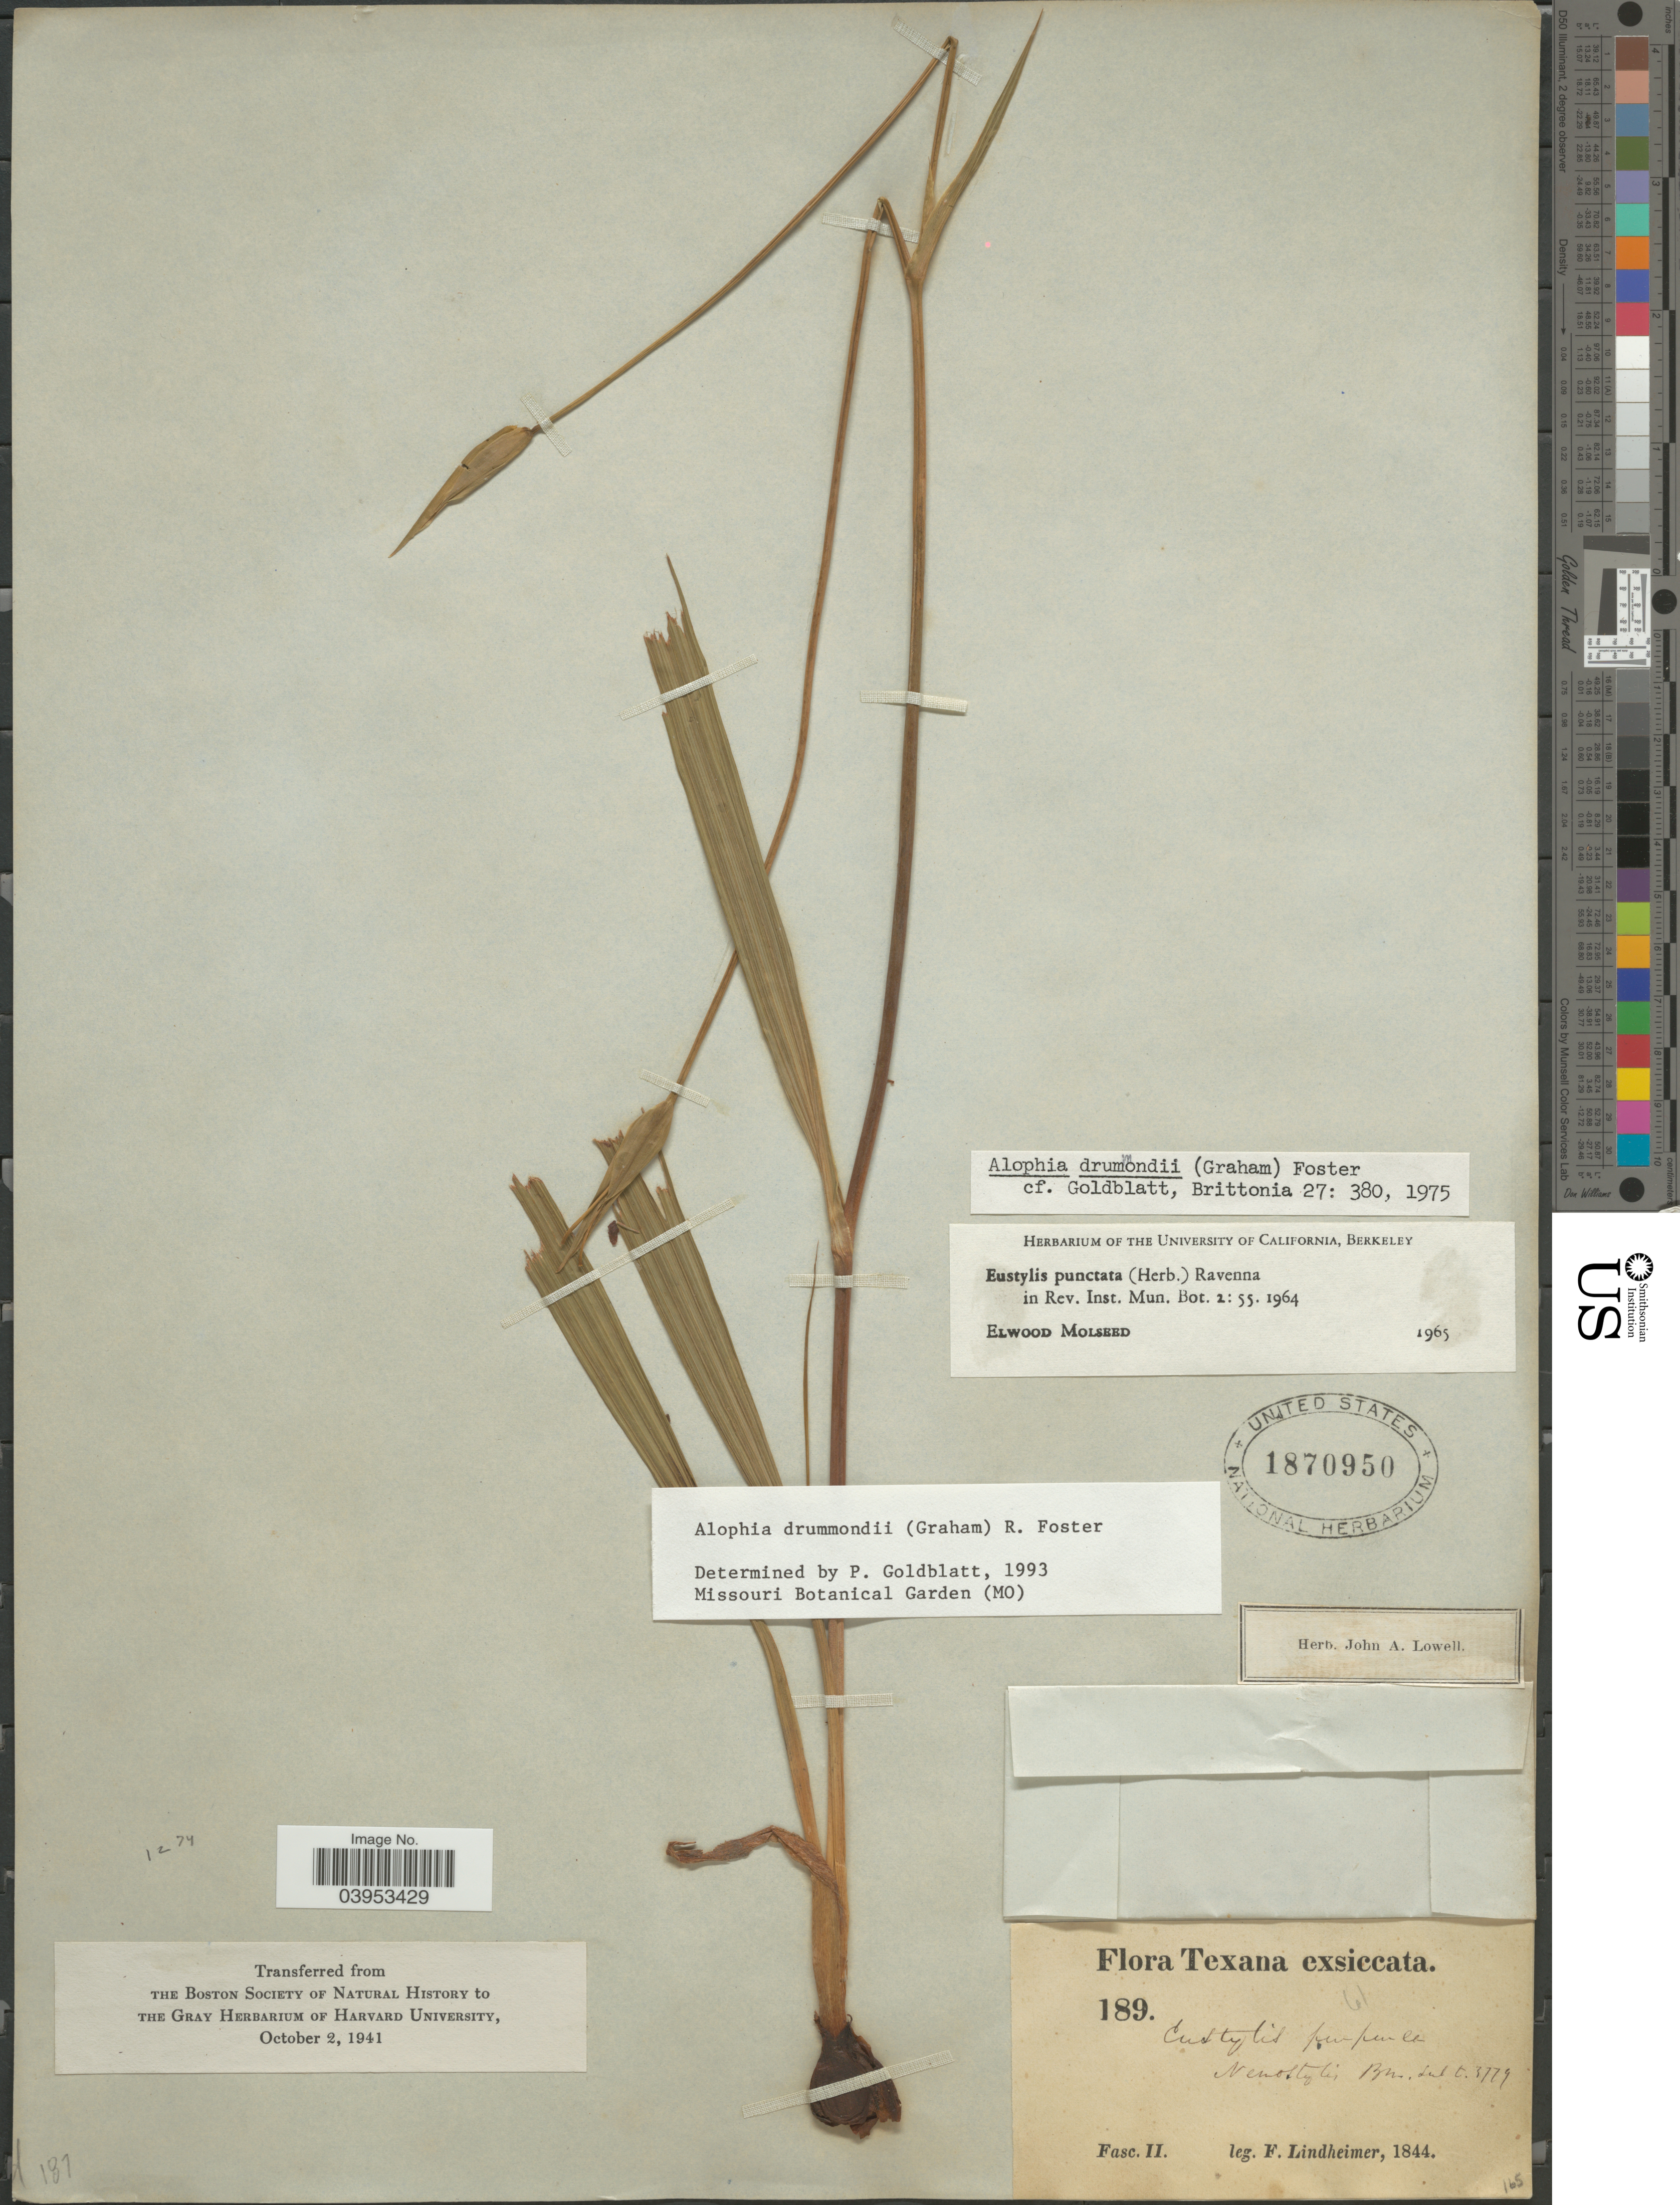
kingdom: Plantae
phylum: Tracheophyta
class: Liliopsida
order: Asparagales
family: Iridaceae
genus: Alophia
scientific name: Alophia drummondii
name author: (Graham) R.C. Foster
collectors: F. Lindheimer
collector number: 189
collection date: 1844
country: United States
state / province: Texas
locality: Fasc. II.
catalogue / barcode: US 1870950